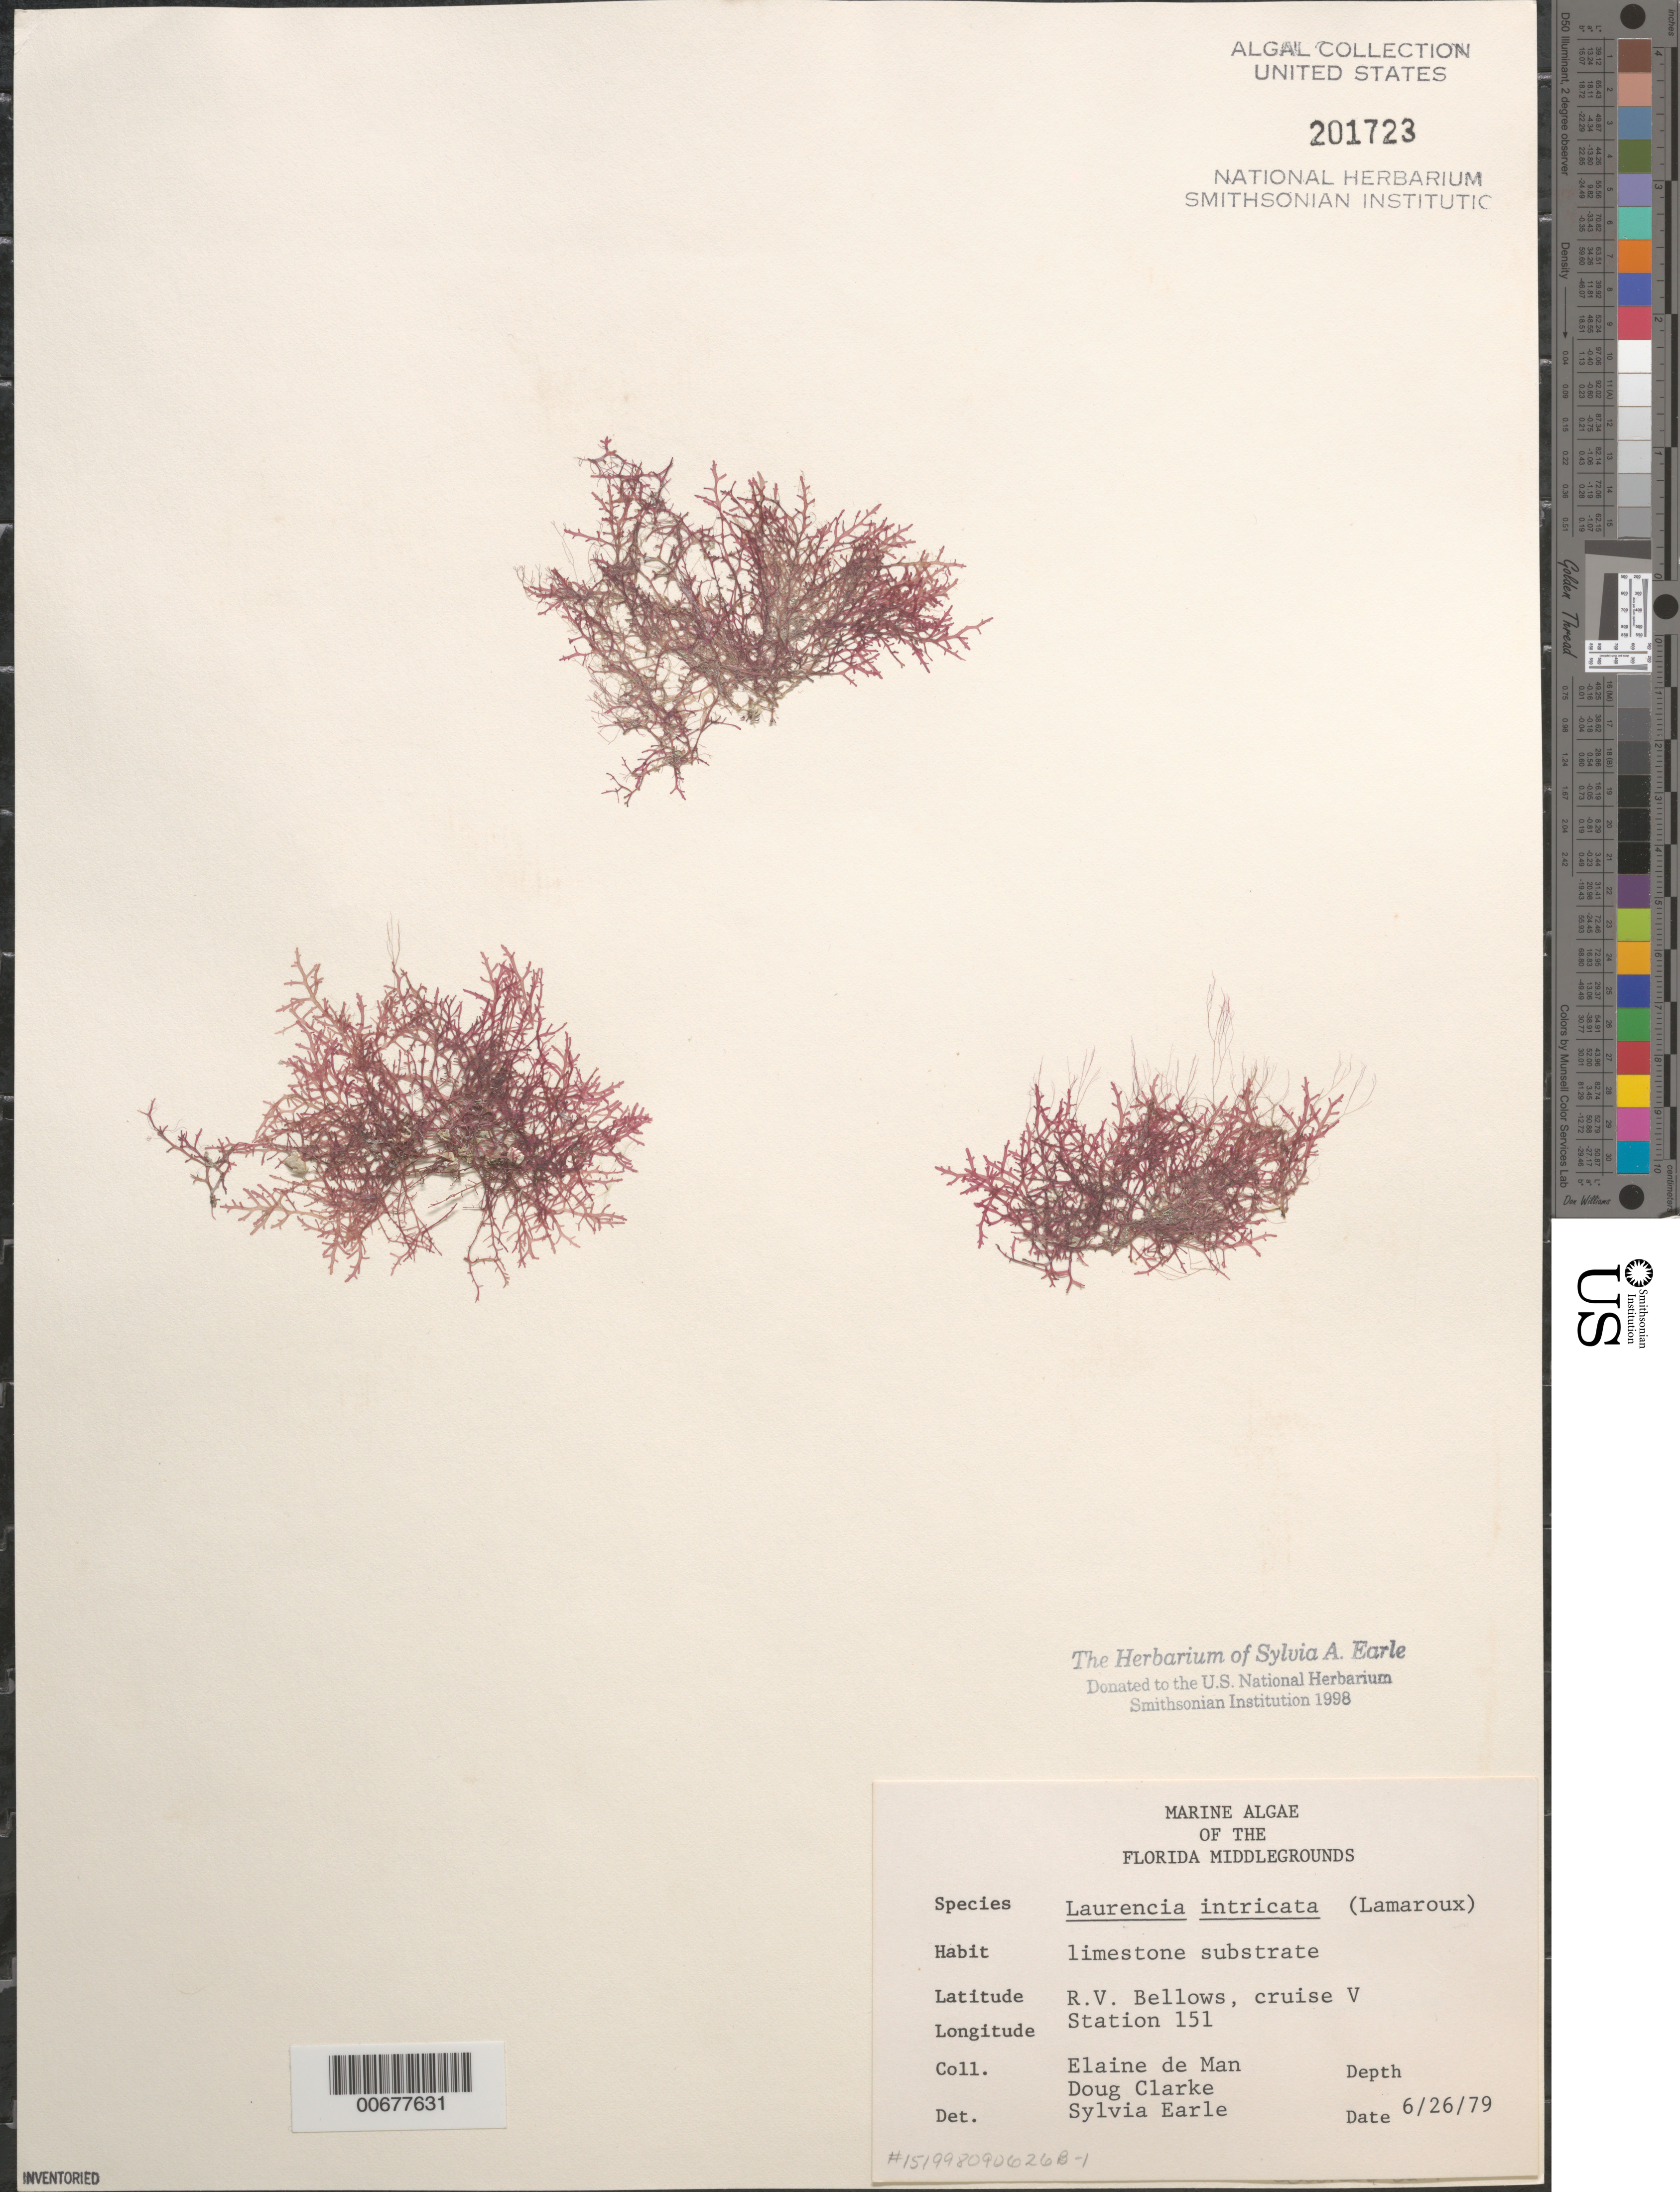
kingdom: Plantae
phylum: Rhodophyta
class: Florideophyceae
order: Ceramiales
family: Rhodomelaceae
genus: Laurencia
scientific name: Laurencia intricata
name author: J.V.Lamouroux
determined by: Earle, S. A.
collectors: E. de Man & D. Clarke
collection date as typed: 26 Jun 1979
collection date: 1979-06-26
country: United States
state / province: Florida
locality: Florida Middle Grounds, Gulf of Mexico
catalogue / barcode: US 201723